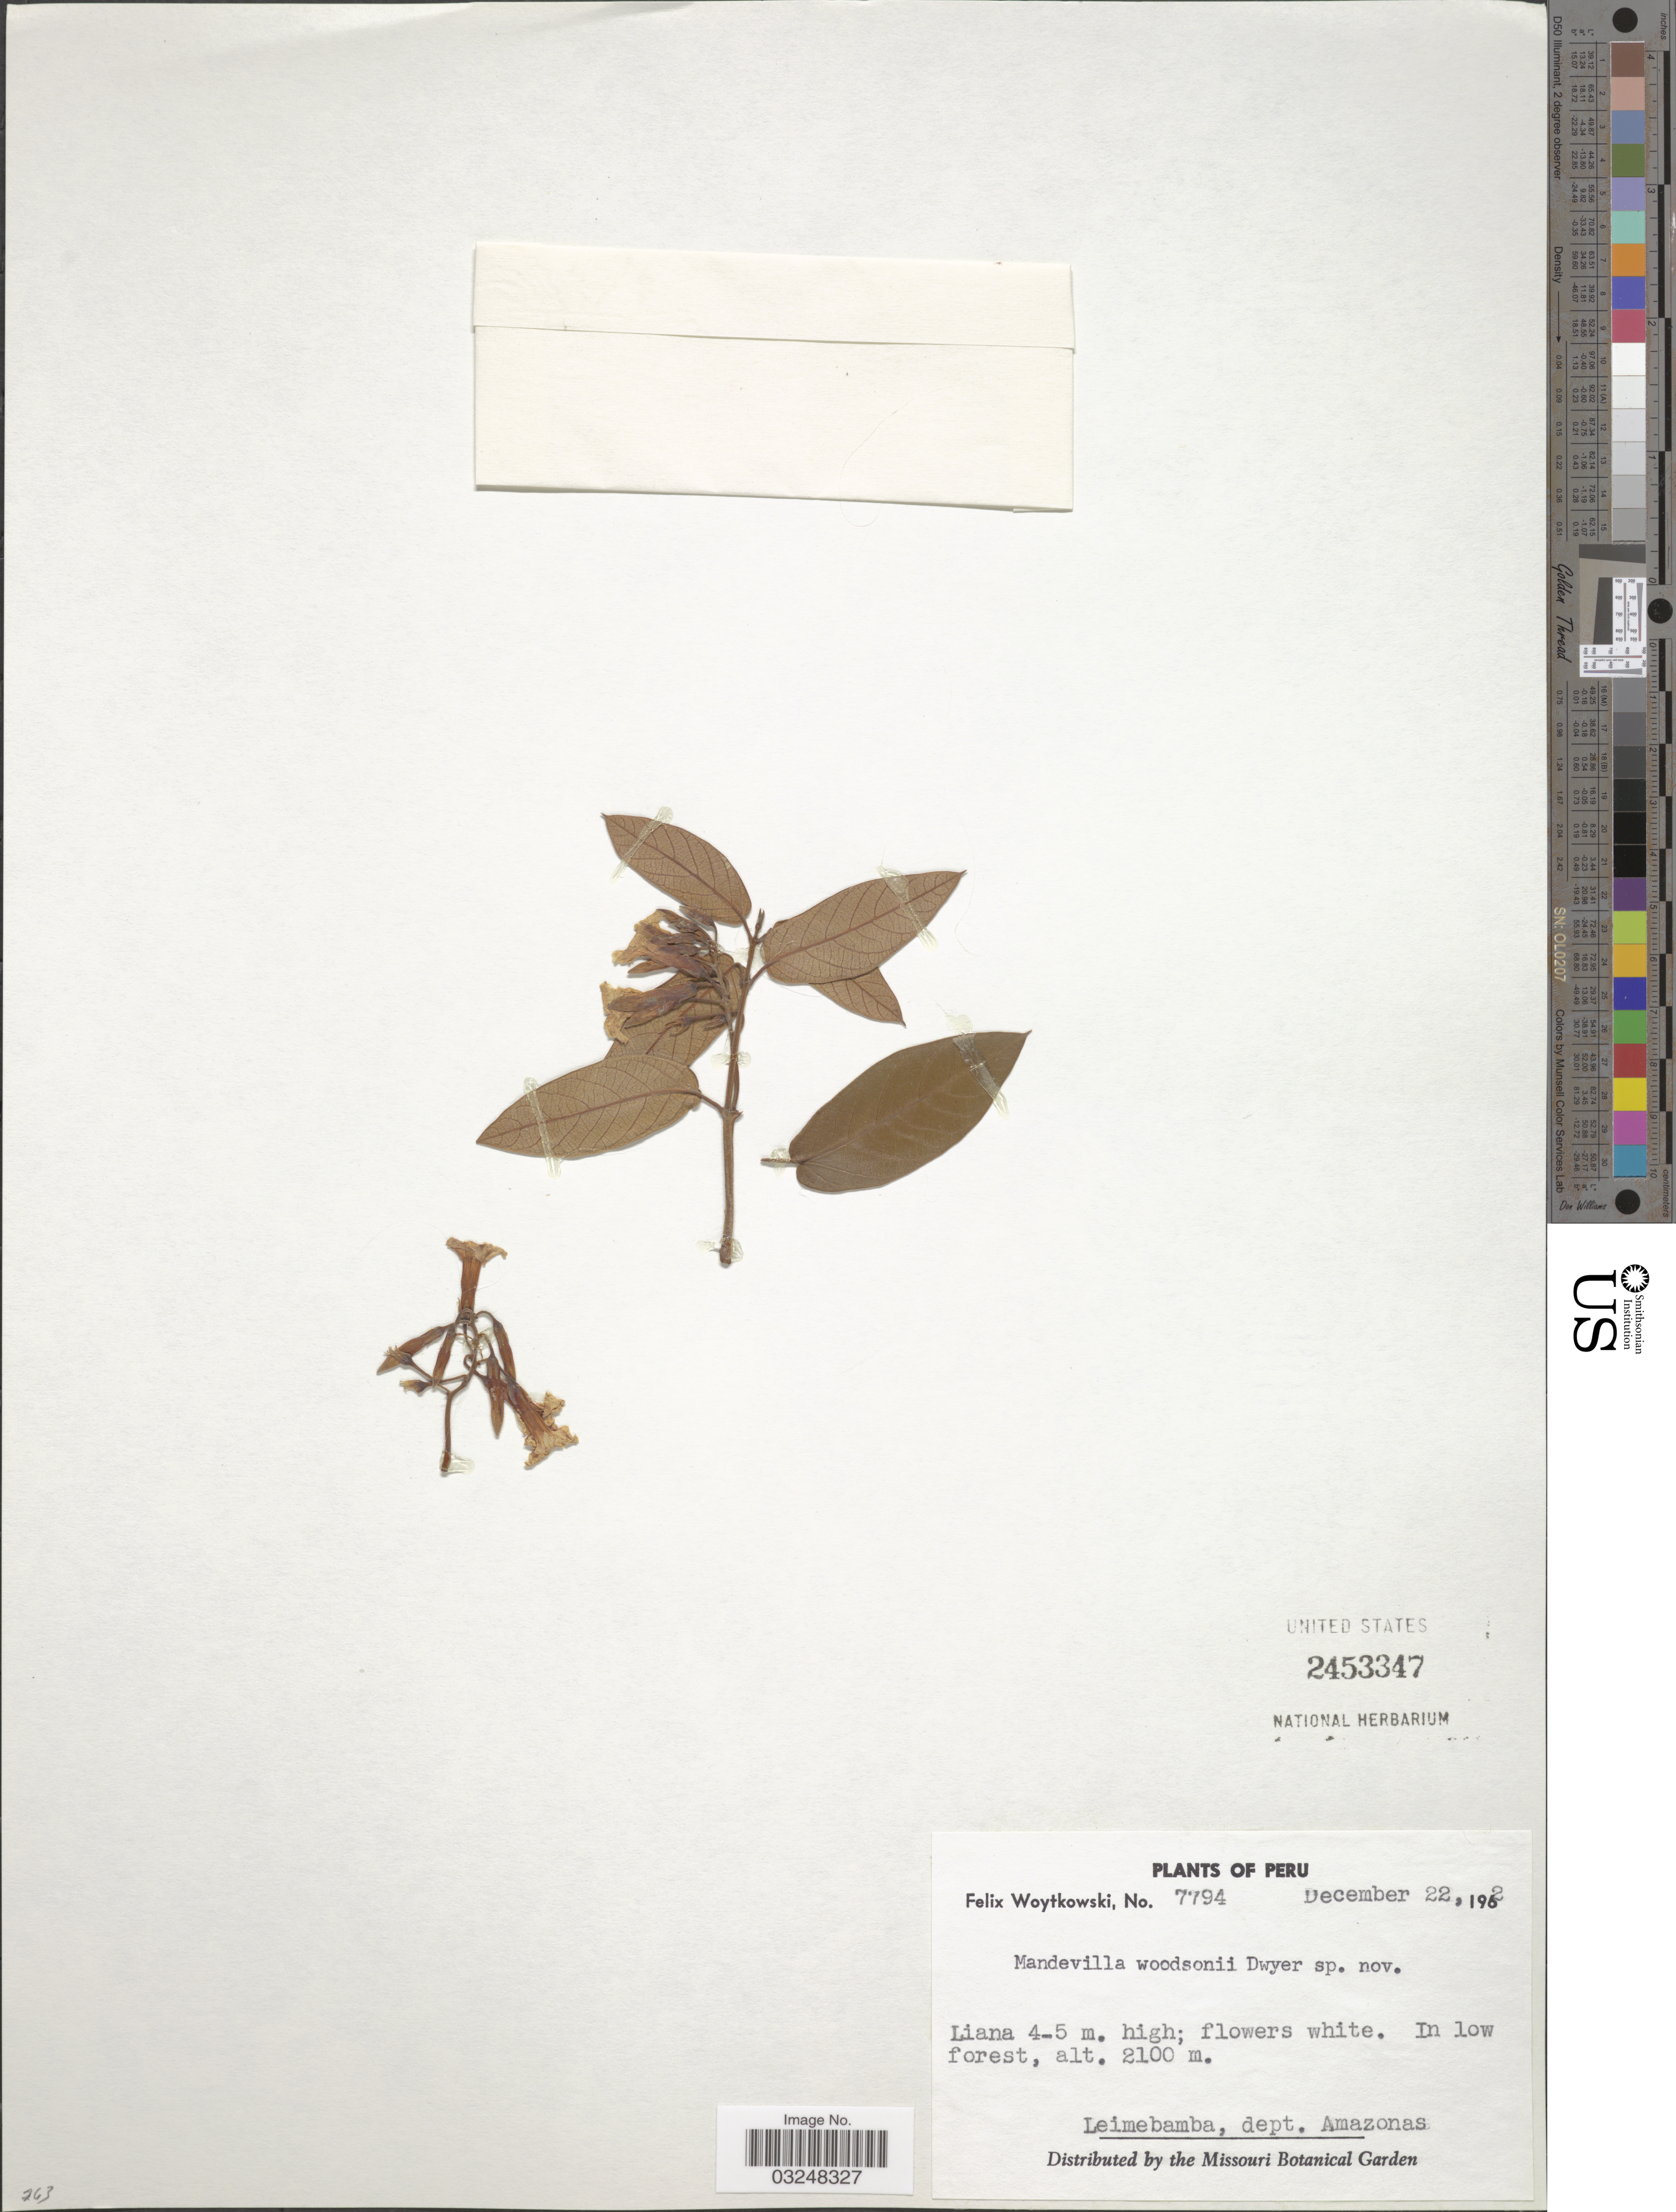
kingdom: Plantae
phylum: Tracheophyta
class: Magnoliopsida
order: Gentianales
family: Apocynaceae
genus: Mandevilla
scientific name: Mandevilla woodsonii Dwyer sp. nov. ined.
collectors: F. Woytkowski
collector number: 7794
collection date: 1962-12-22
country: Peru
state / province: Amazonas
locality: Leimebamba, dept. Amazonas.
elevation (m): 2100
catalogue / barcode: US 2453347